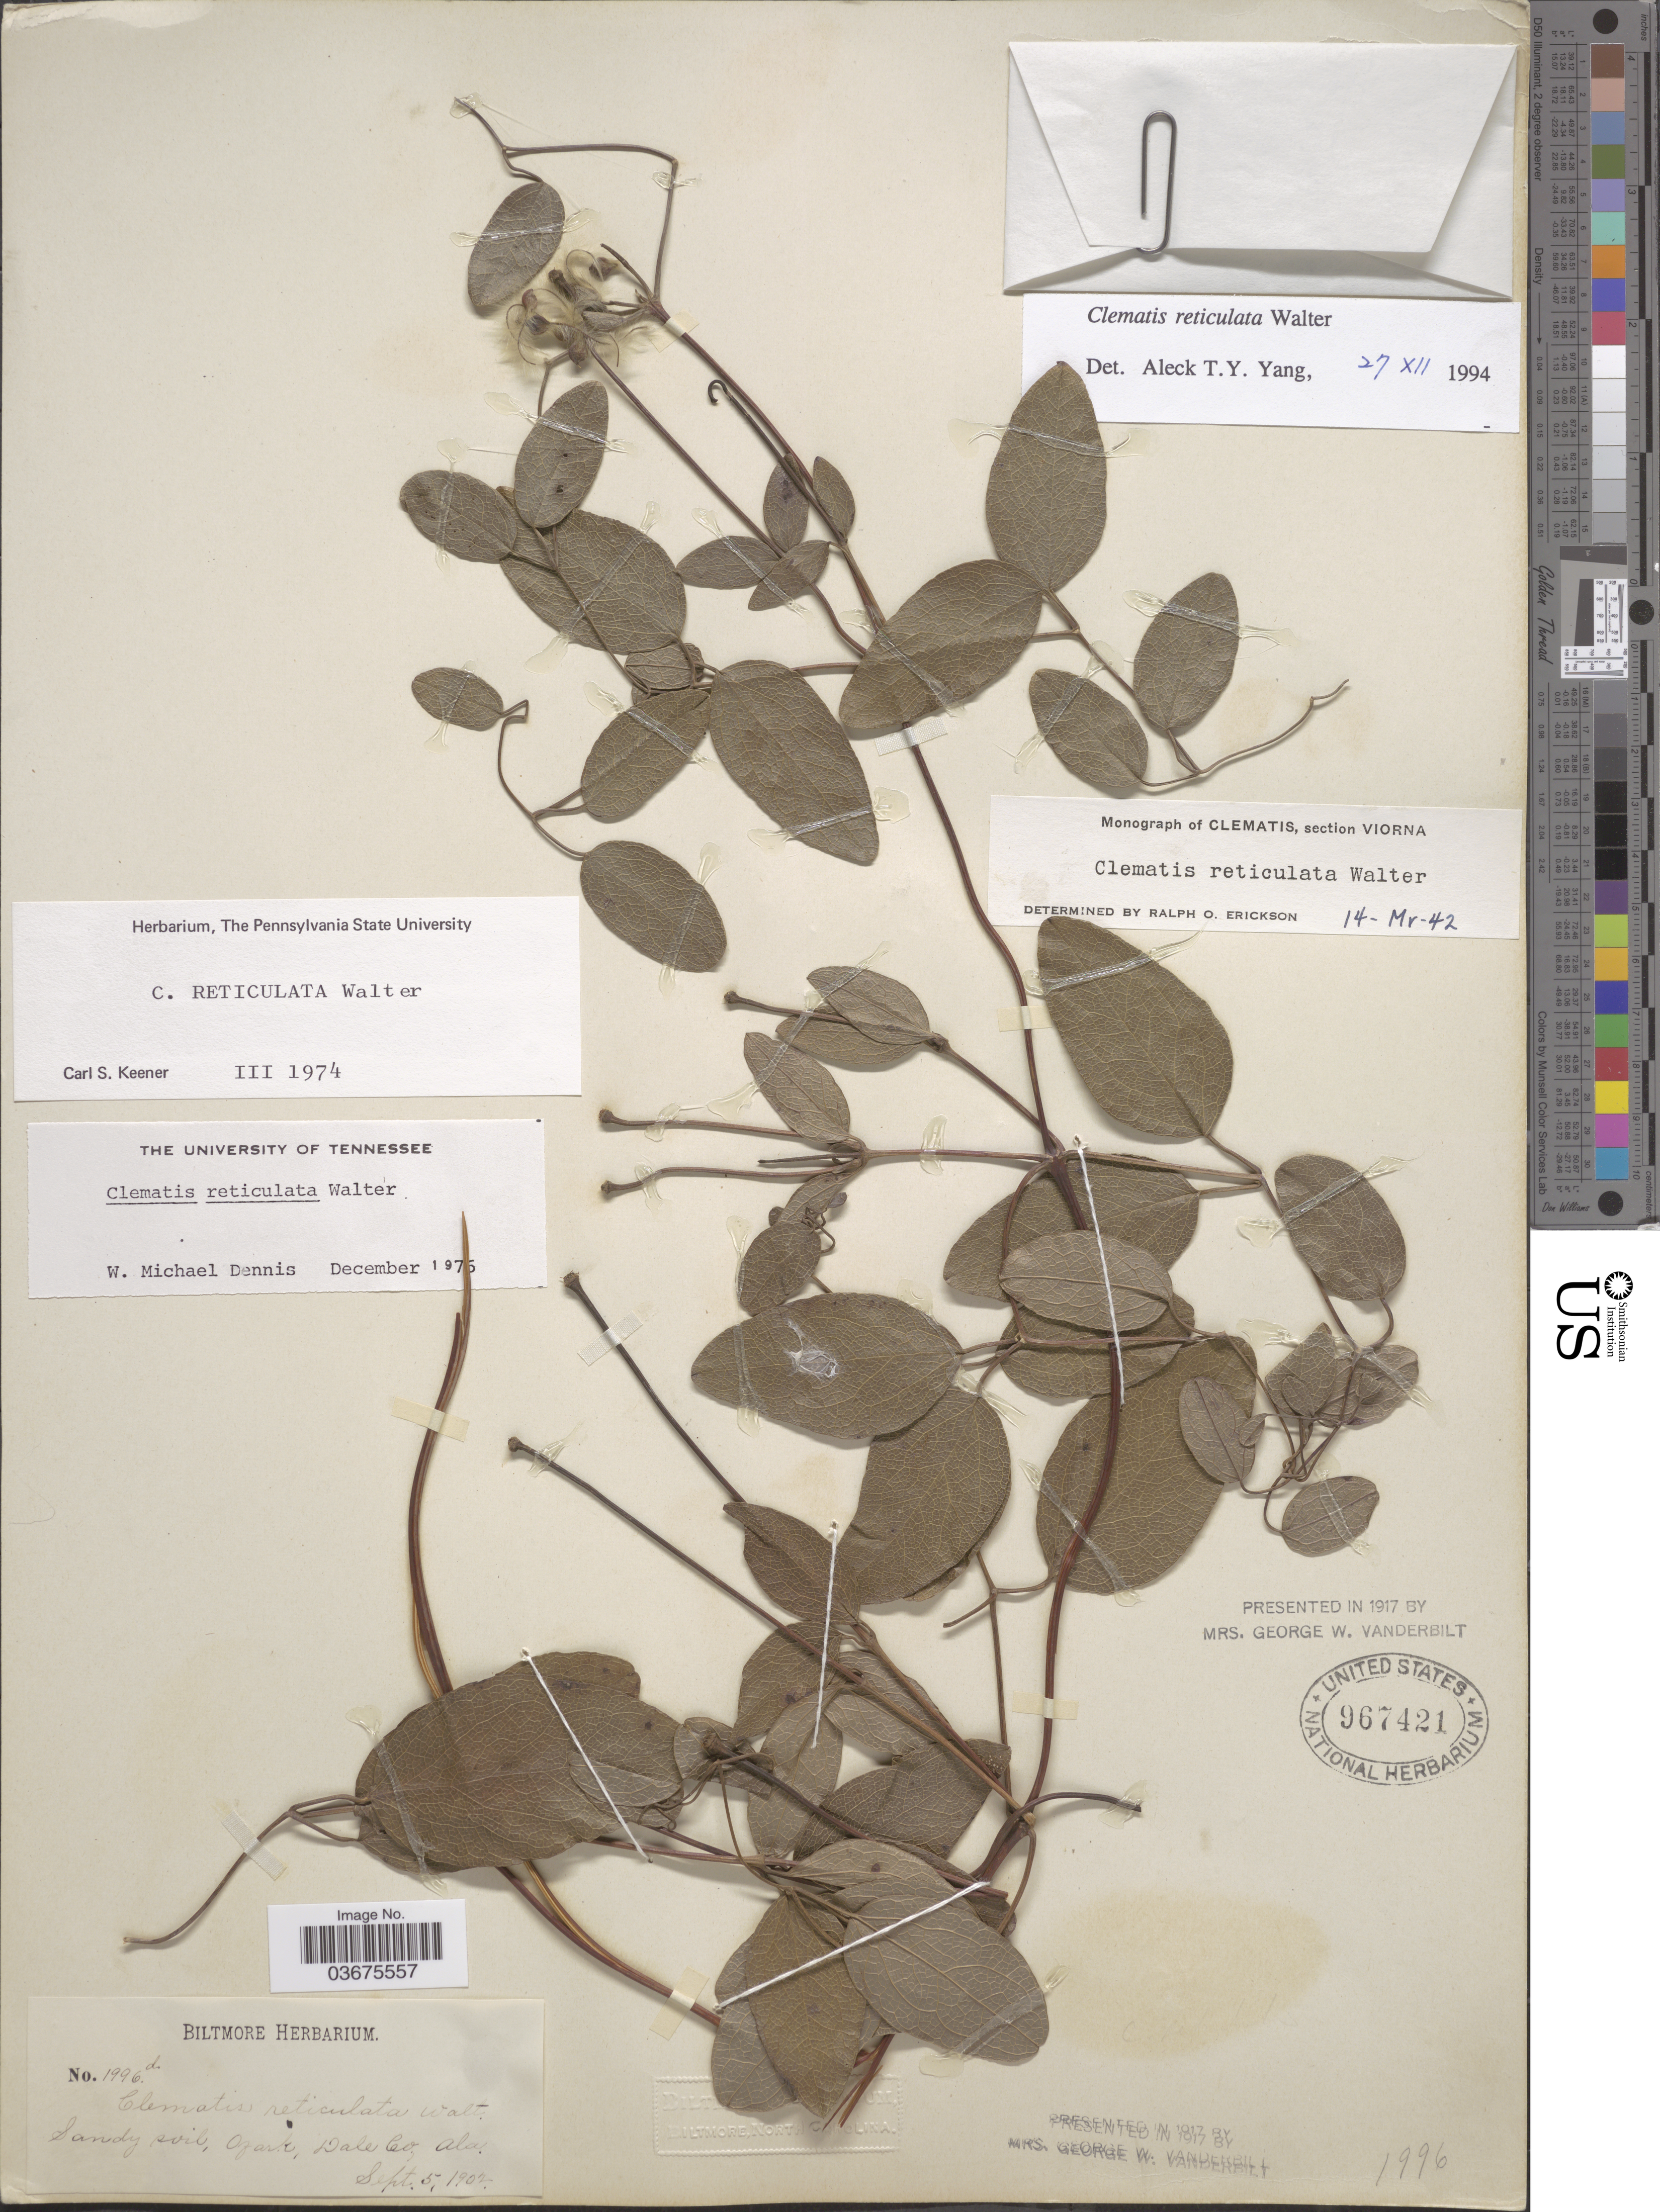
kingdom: Plantae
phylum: Tracheophyta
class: Magnoliopsida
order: Ranunculales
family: Ranunculaceae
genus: Clematis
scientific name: Clematis reticulata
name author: Walter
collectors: ex herb. Biltmore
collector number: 1996d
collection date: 1902-09-05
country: United States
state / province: Alabama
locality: Sandy soil, Ozark, Dale Co.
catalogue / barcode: US 967421